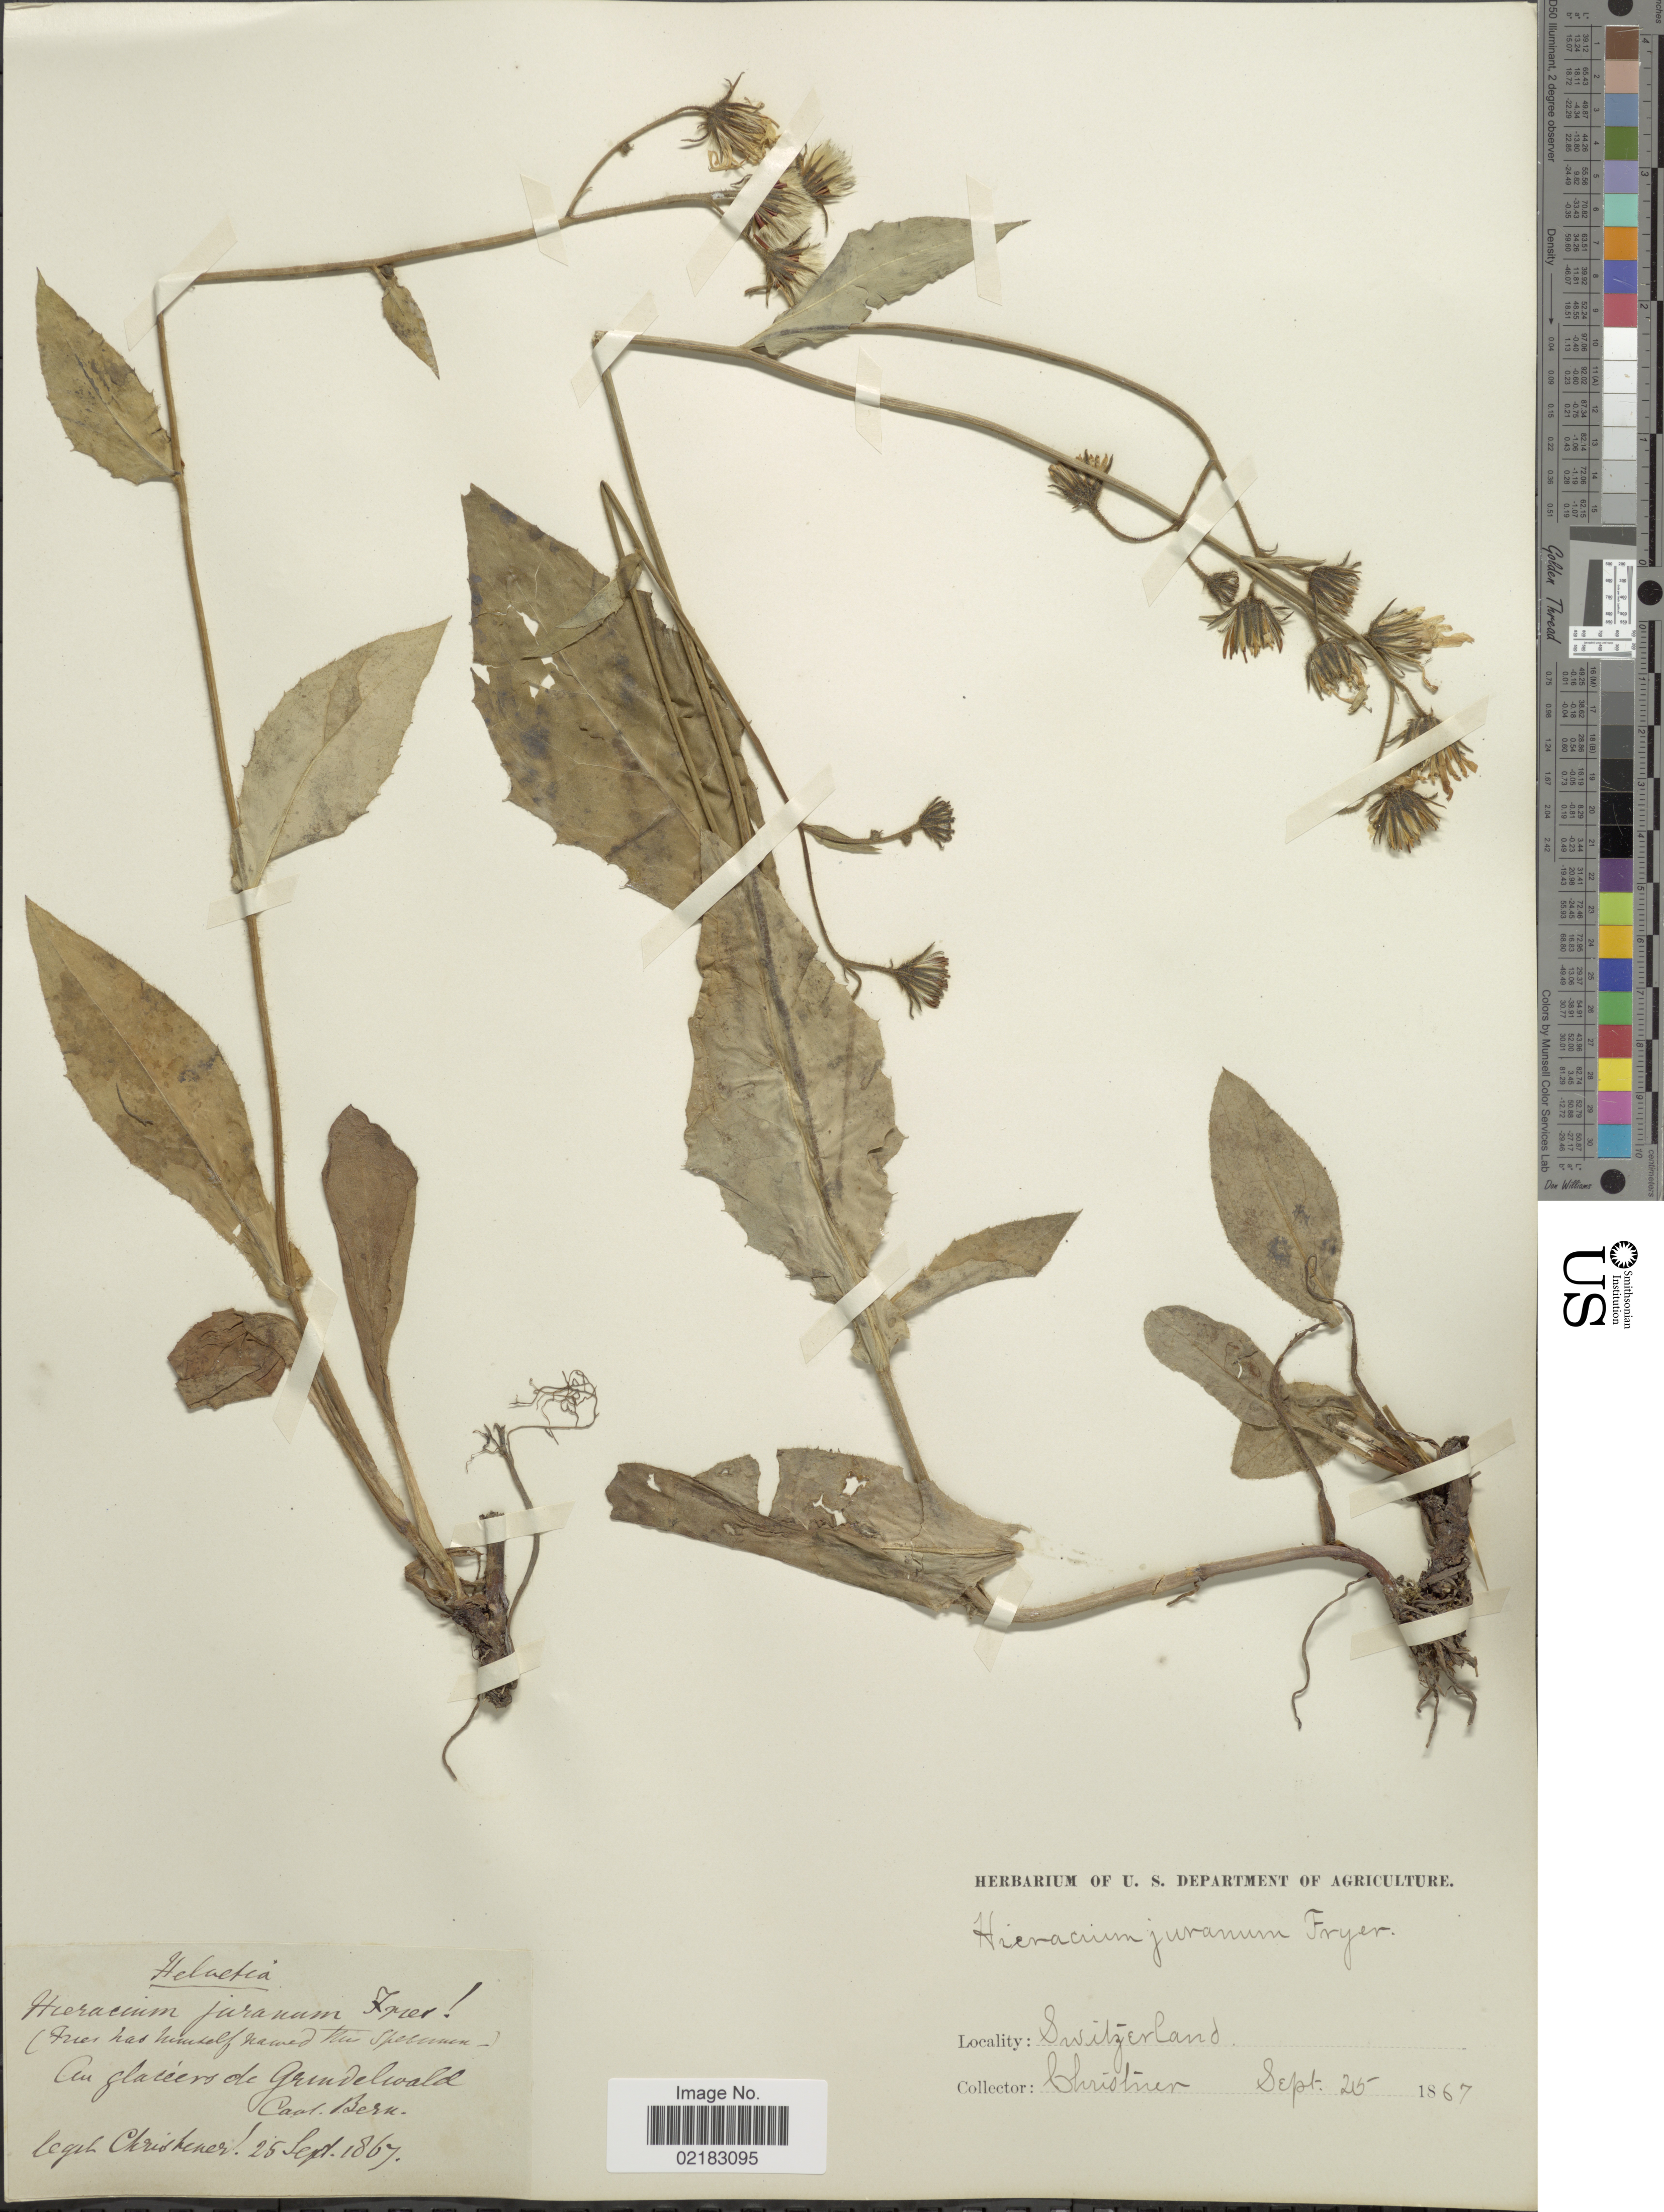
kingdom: Plantae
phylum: Tracheophyta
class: Magnoliopsida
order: Asterales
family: Asteraceae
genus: Hieracium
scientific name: Hieracium jurassicum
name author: Griseb.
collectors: Christener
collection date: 1867-09-25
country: Switzerland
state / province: Bern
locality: Au glacier de Grindelwald